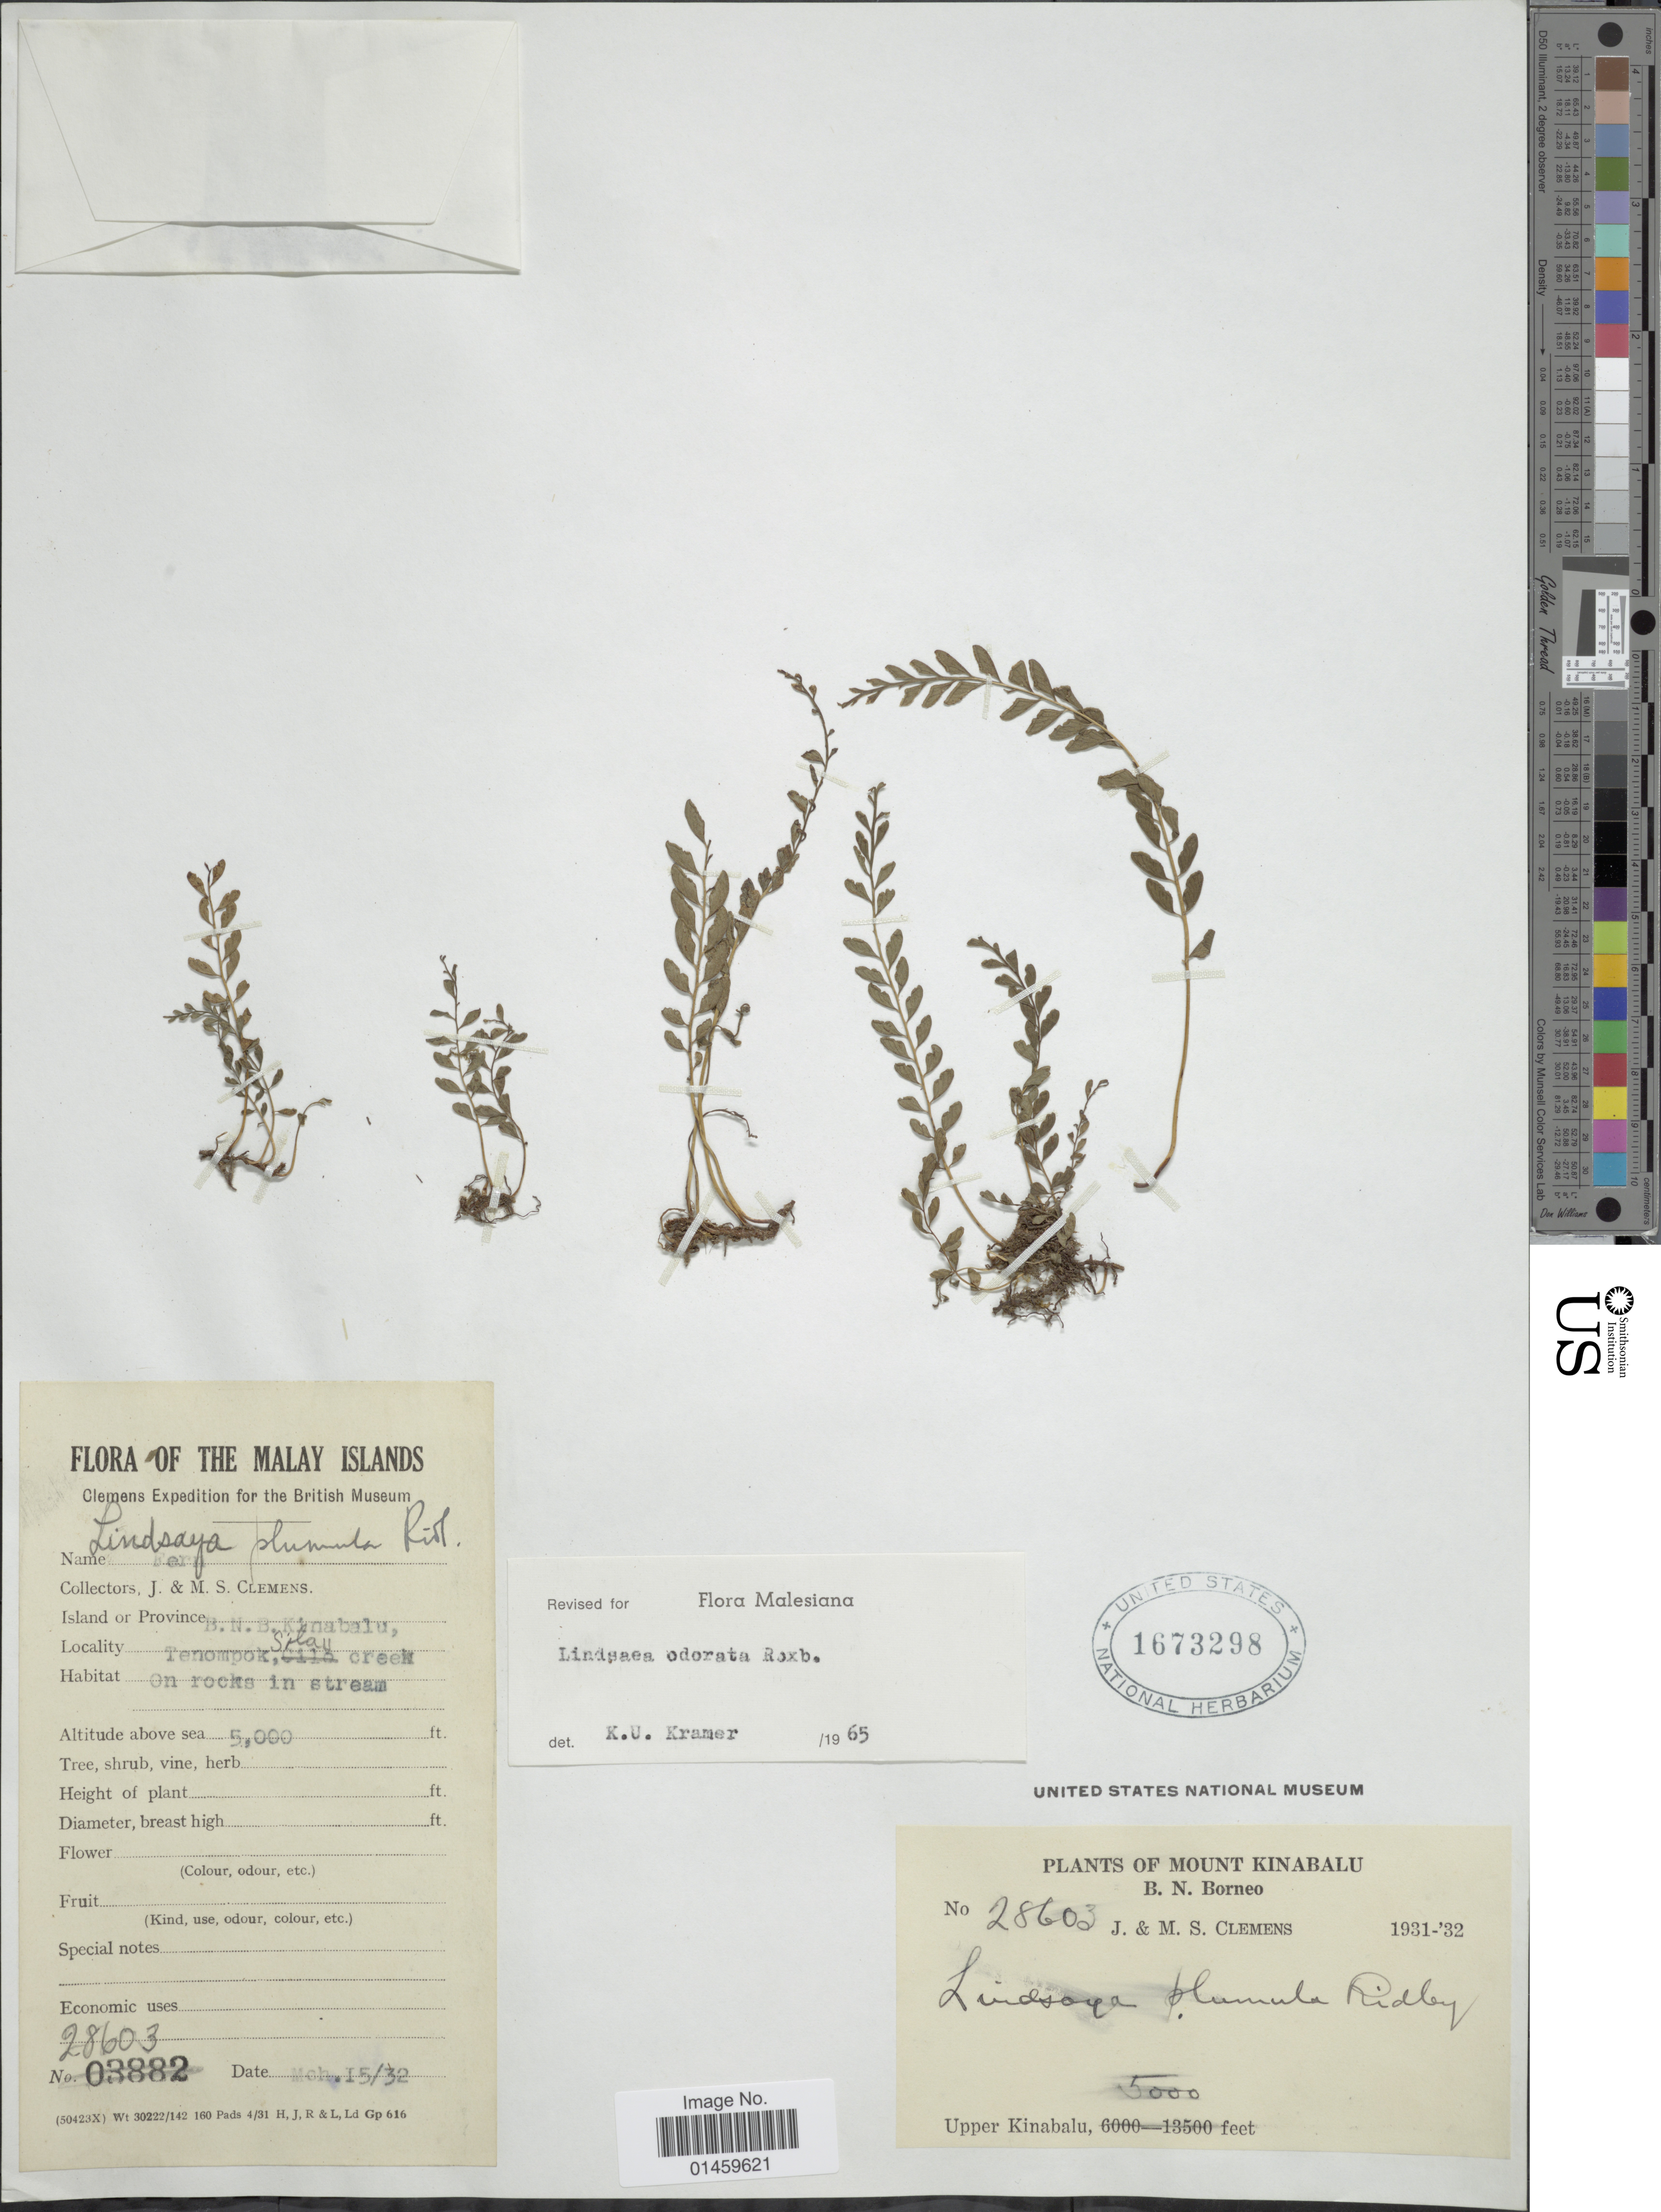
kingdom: Plantae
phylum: Tracheophyta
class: Polypodiopsida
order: Polypodiales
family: Lindsaeaceae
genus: Lindsaea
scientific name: Lindsaea odorata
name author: Roxb.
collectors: J. Clemens & M. S. Clemens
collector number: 28693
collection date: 1932-03-15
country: Malaysia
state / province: Sabah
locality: Mount Kinabalu. B. N. Borneo. Upper Kinabalu. Tenompok, Silay creek on rocks in stream.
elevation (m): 1524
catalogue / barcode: US 1673298